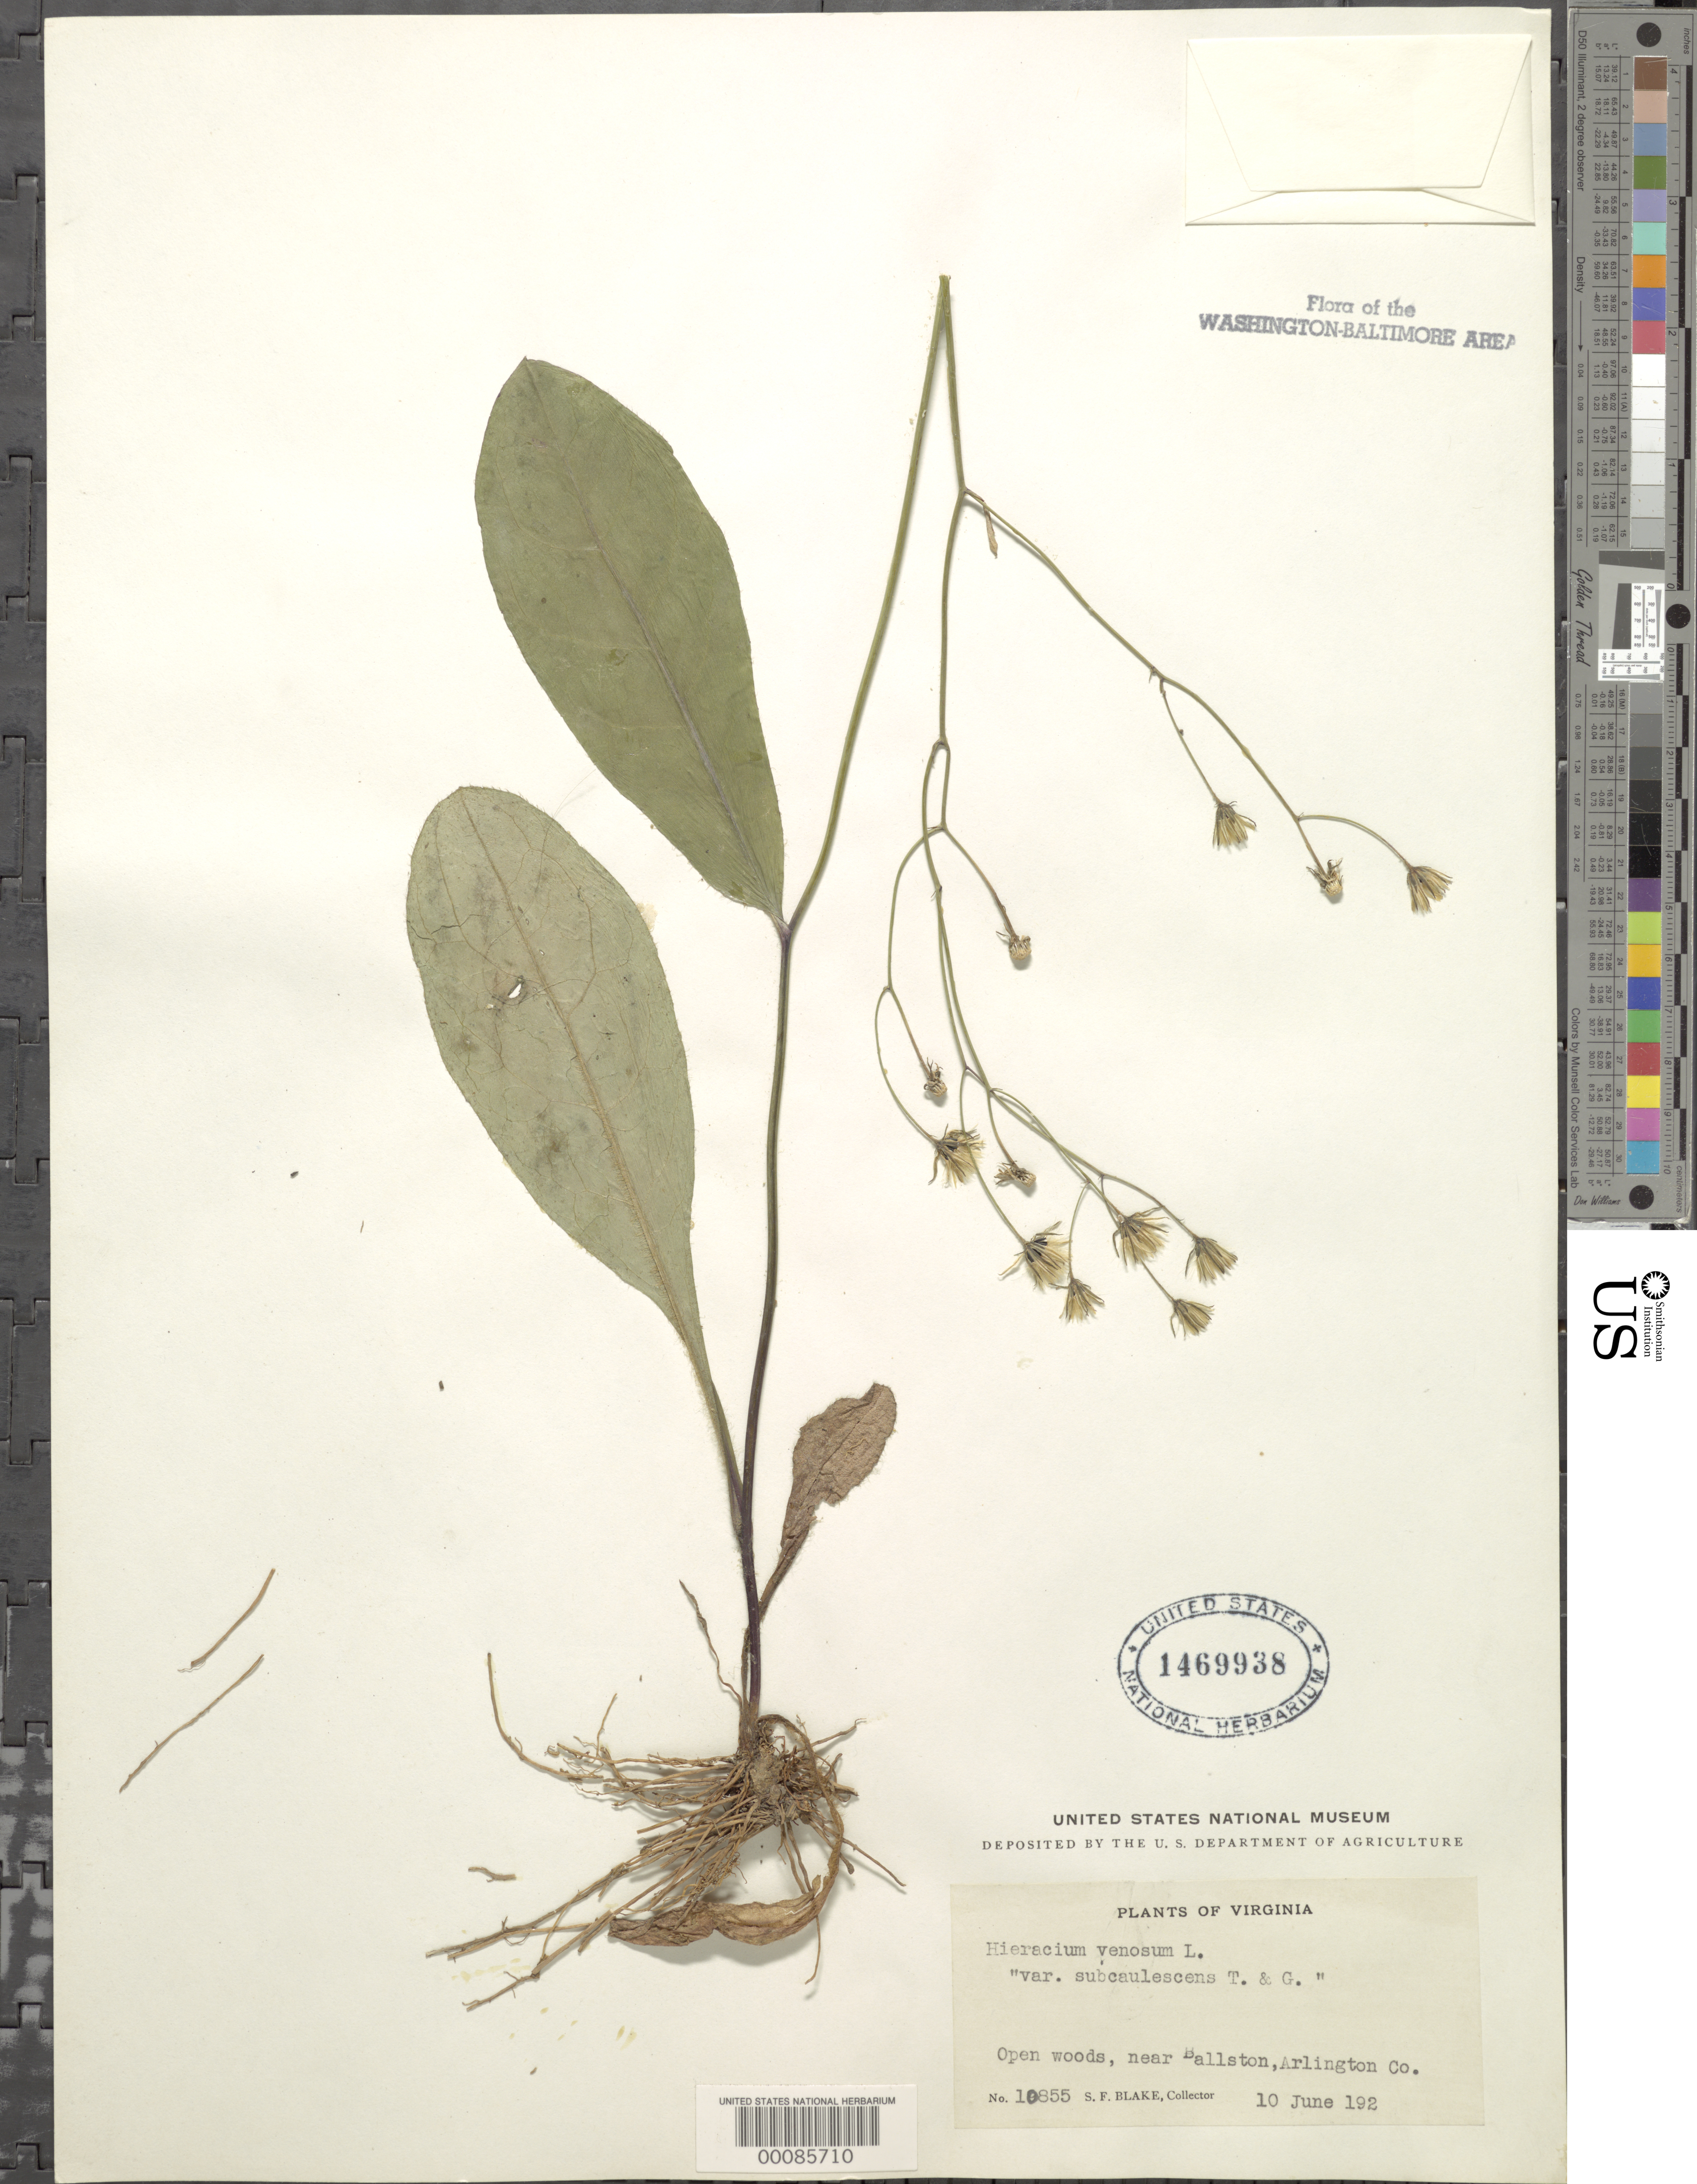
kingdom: Plantae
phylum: Tracheophyta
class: Magnoliopsida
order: Asterales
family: Asteraceae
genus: Hieracium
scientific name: Hieracium venosum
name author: L.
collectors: S. Blake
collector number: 10855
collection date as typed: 10 Jun 1912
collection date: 1912-06-10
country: United States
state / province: Virginia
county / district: Arlington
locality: Near Ballston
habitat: Open woods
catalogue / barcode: US 1469938